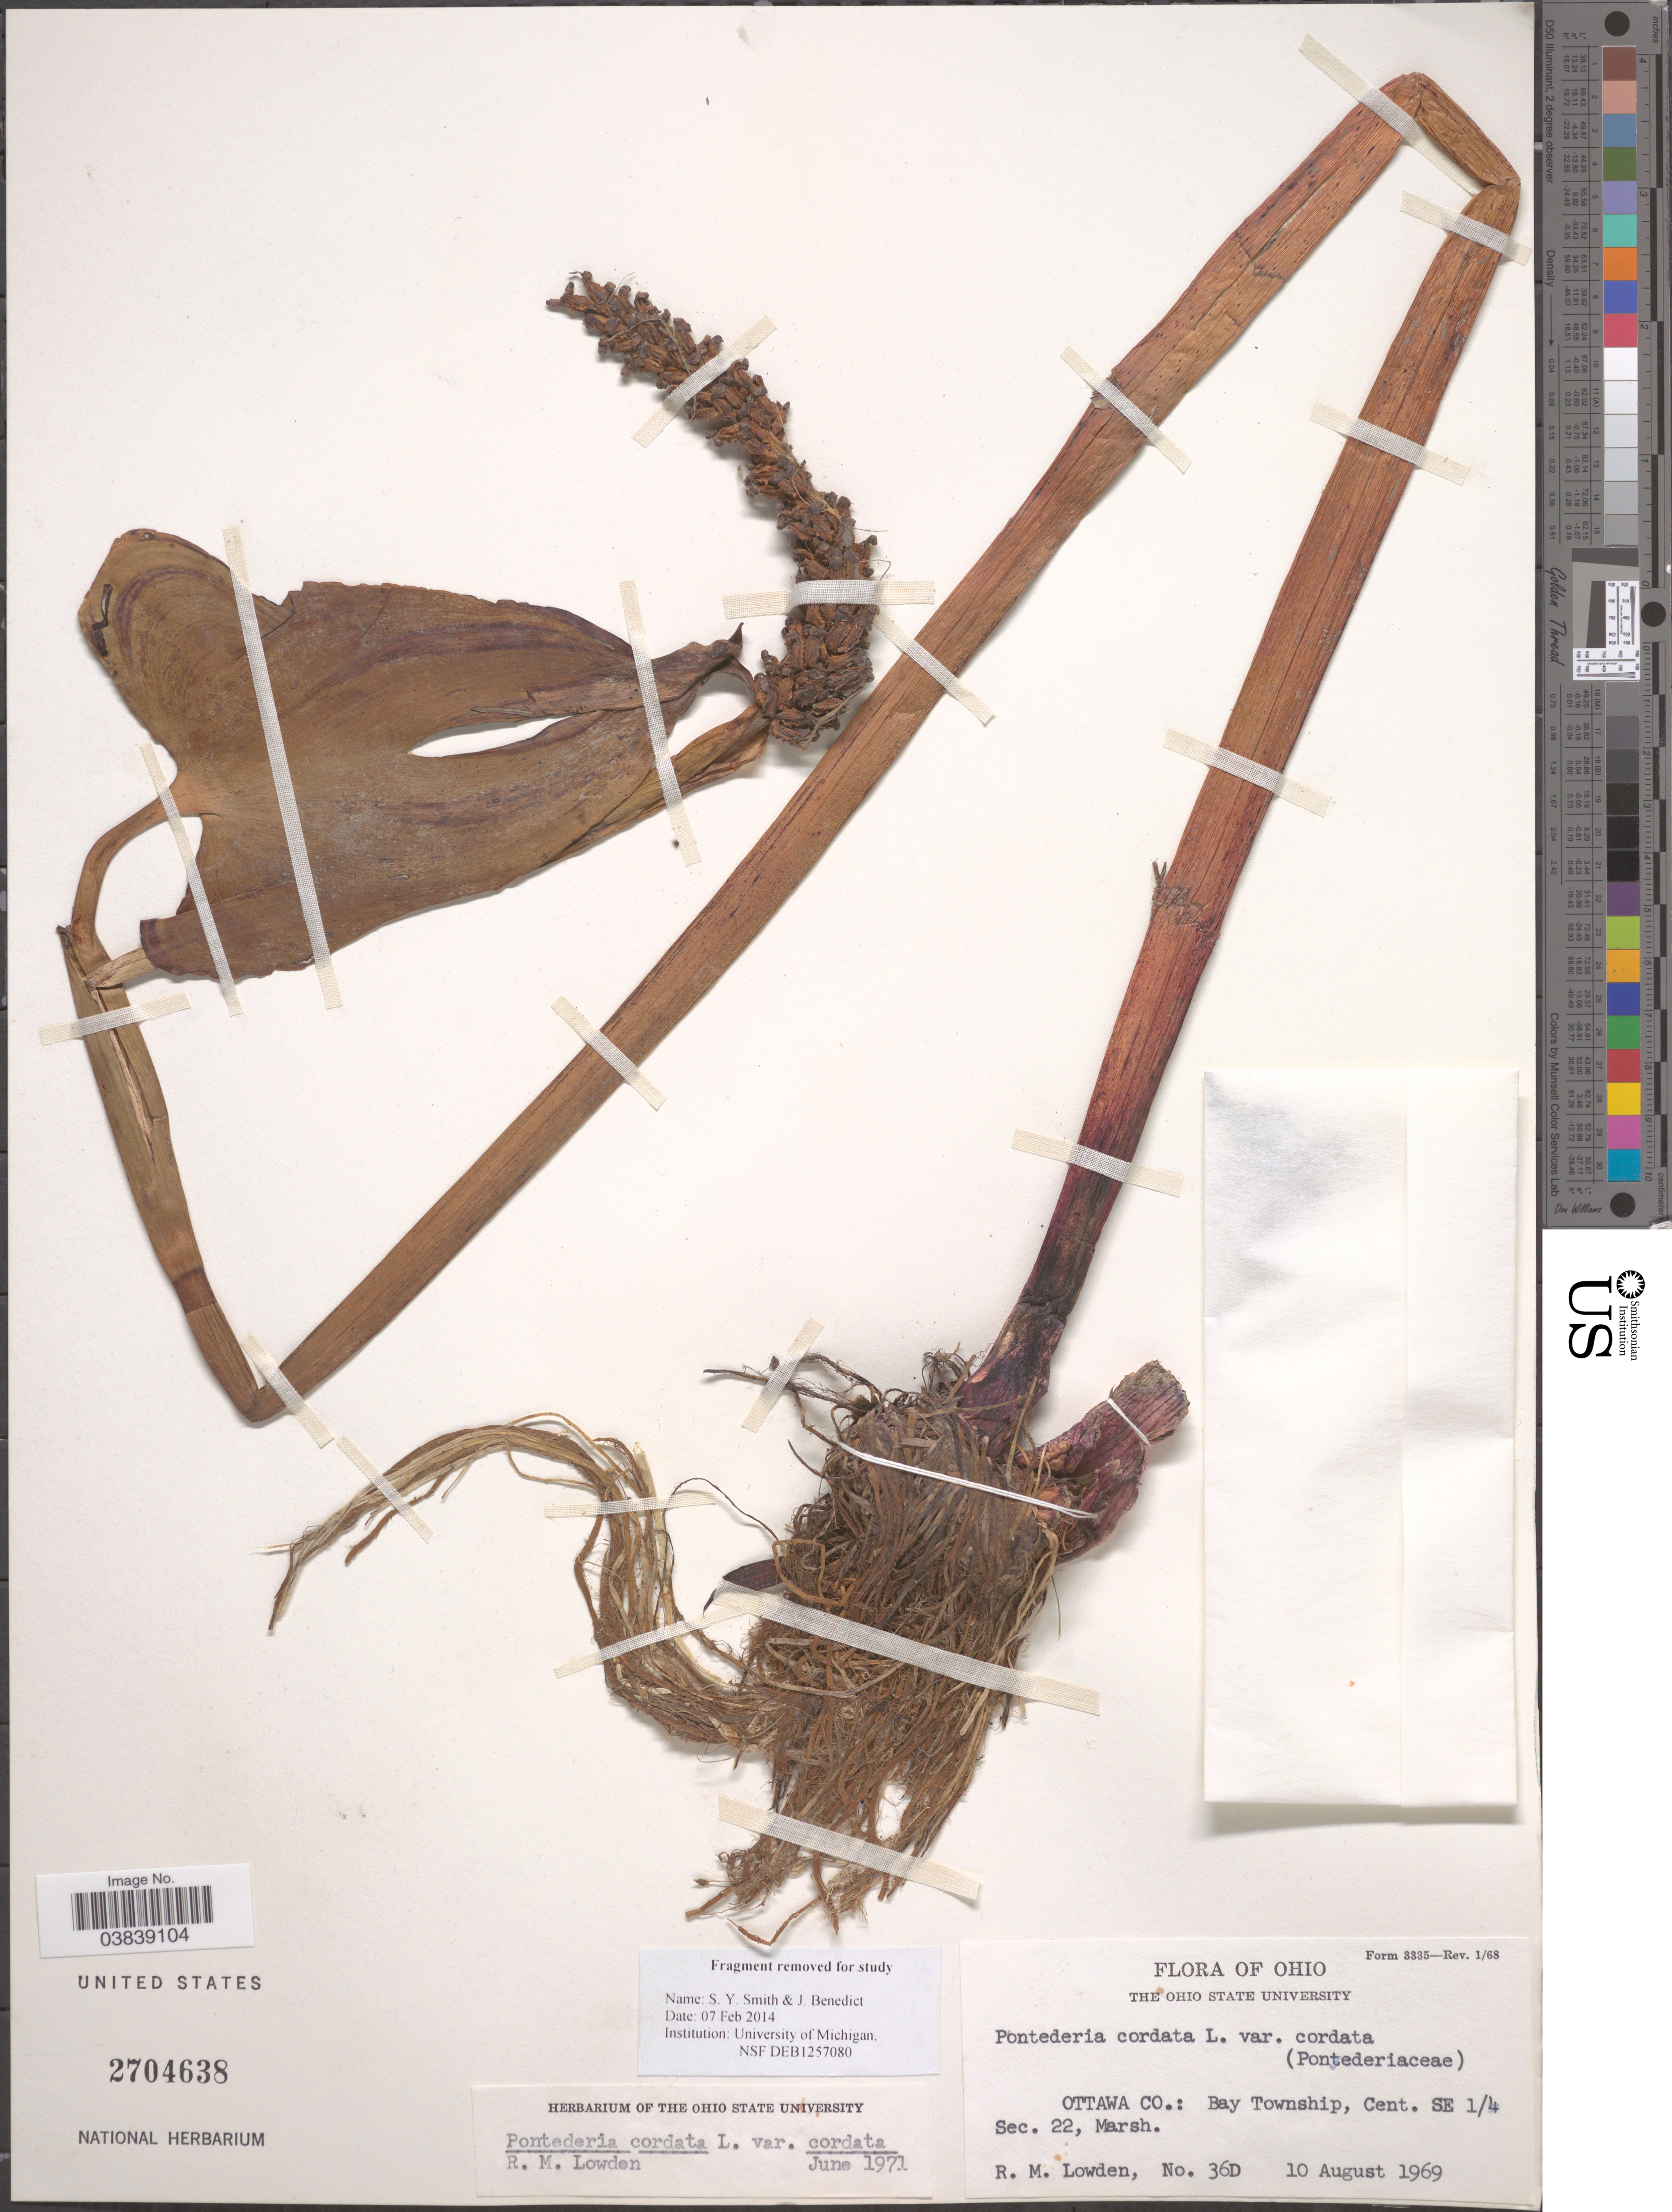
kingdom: Plantae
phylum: Tracheophyta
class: Liliopsida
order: Commelinales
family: Pontederiaceae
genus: Pontederia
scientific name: Pontederia cordata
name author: L.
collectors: R. Lowden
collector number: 36D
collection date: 1969-08-10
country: United States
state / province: Ohio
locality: Ottawa Co.: Bay Township, Cent. SE 1/4 Sec. 22.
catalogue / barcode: US 2704638